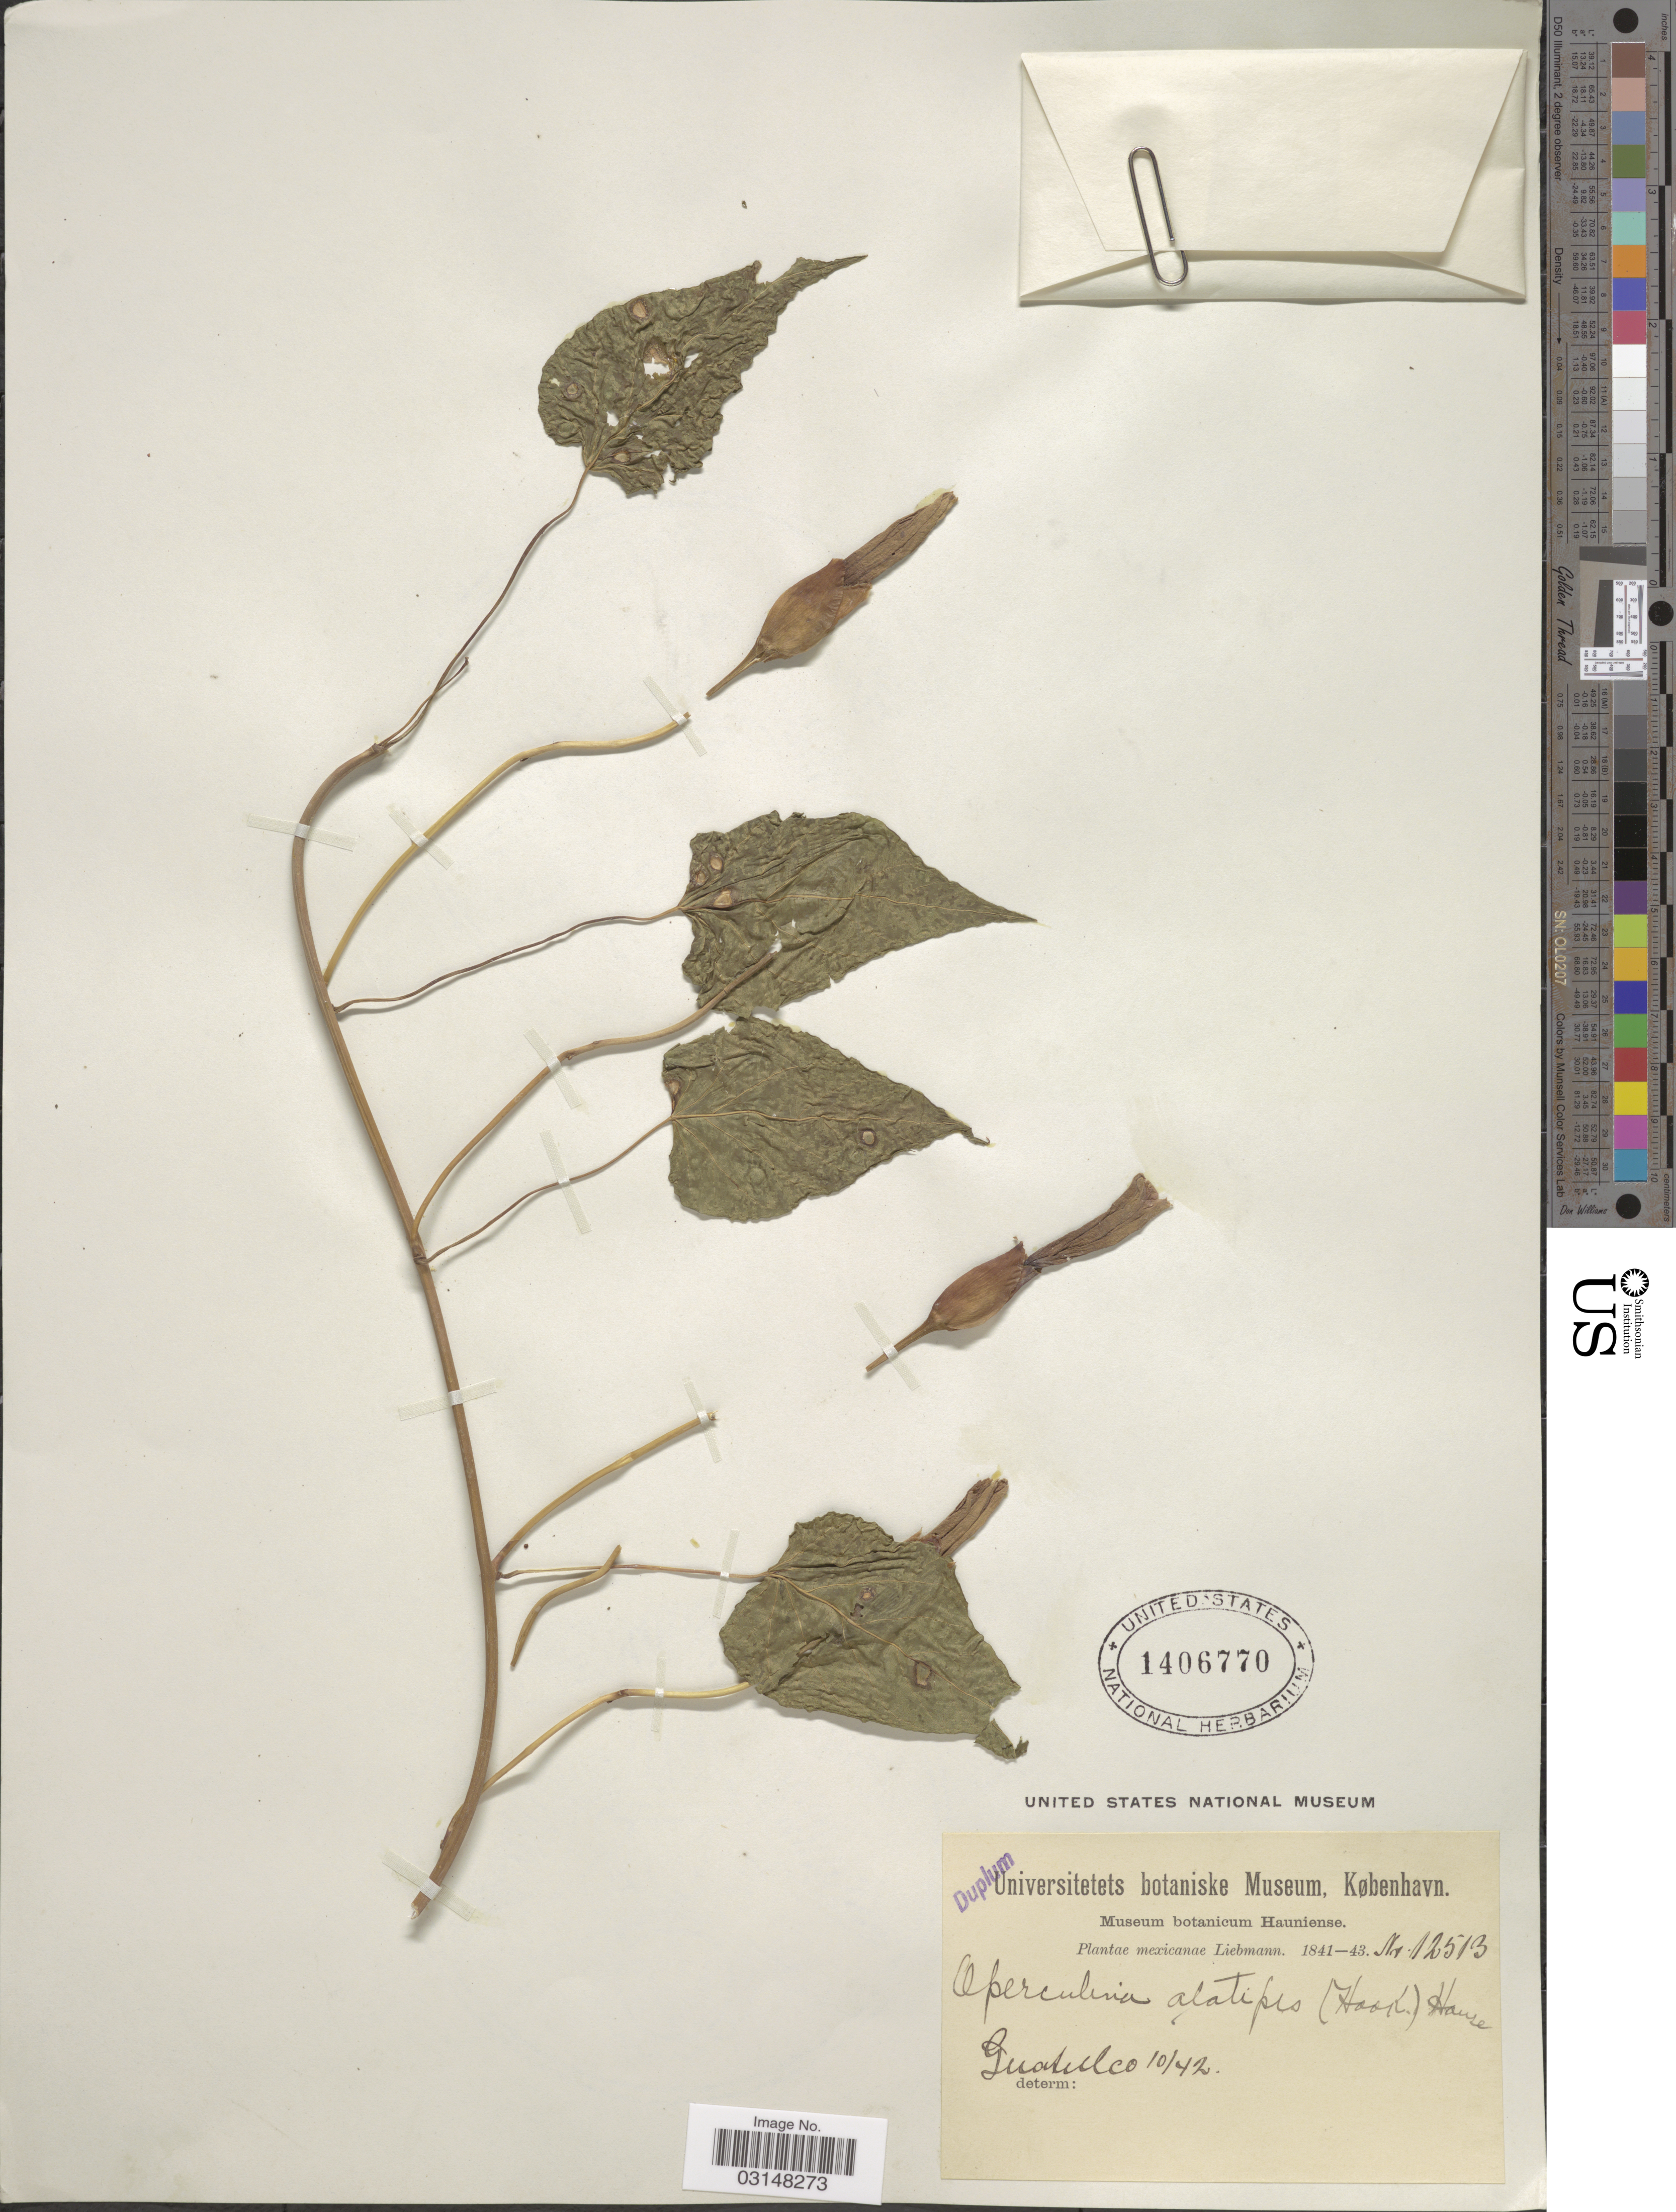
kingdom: Plantae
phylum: Tracheophyta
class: Magnoliopsida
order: Solanales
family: Convolvulaceae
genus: Operculina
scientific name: Operculina pteripes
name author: (G. Don) O'Donell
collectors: Liebmann, --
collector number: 12513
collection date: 1842-10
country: Mexico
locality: Guatulco.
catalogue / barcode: US 1406770